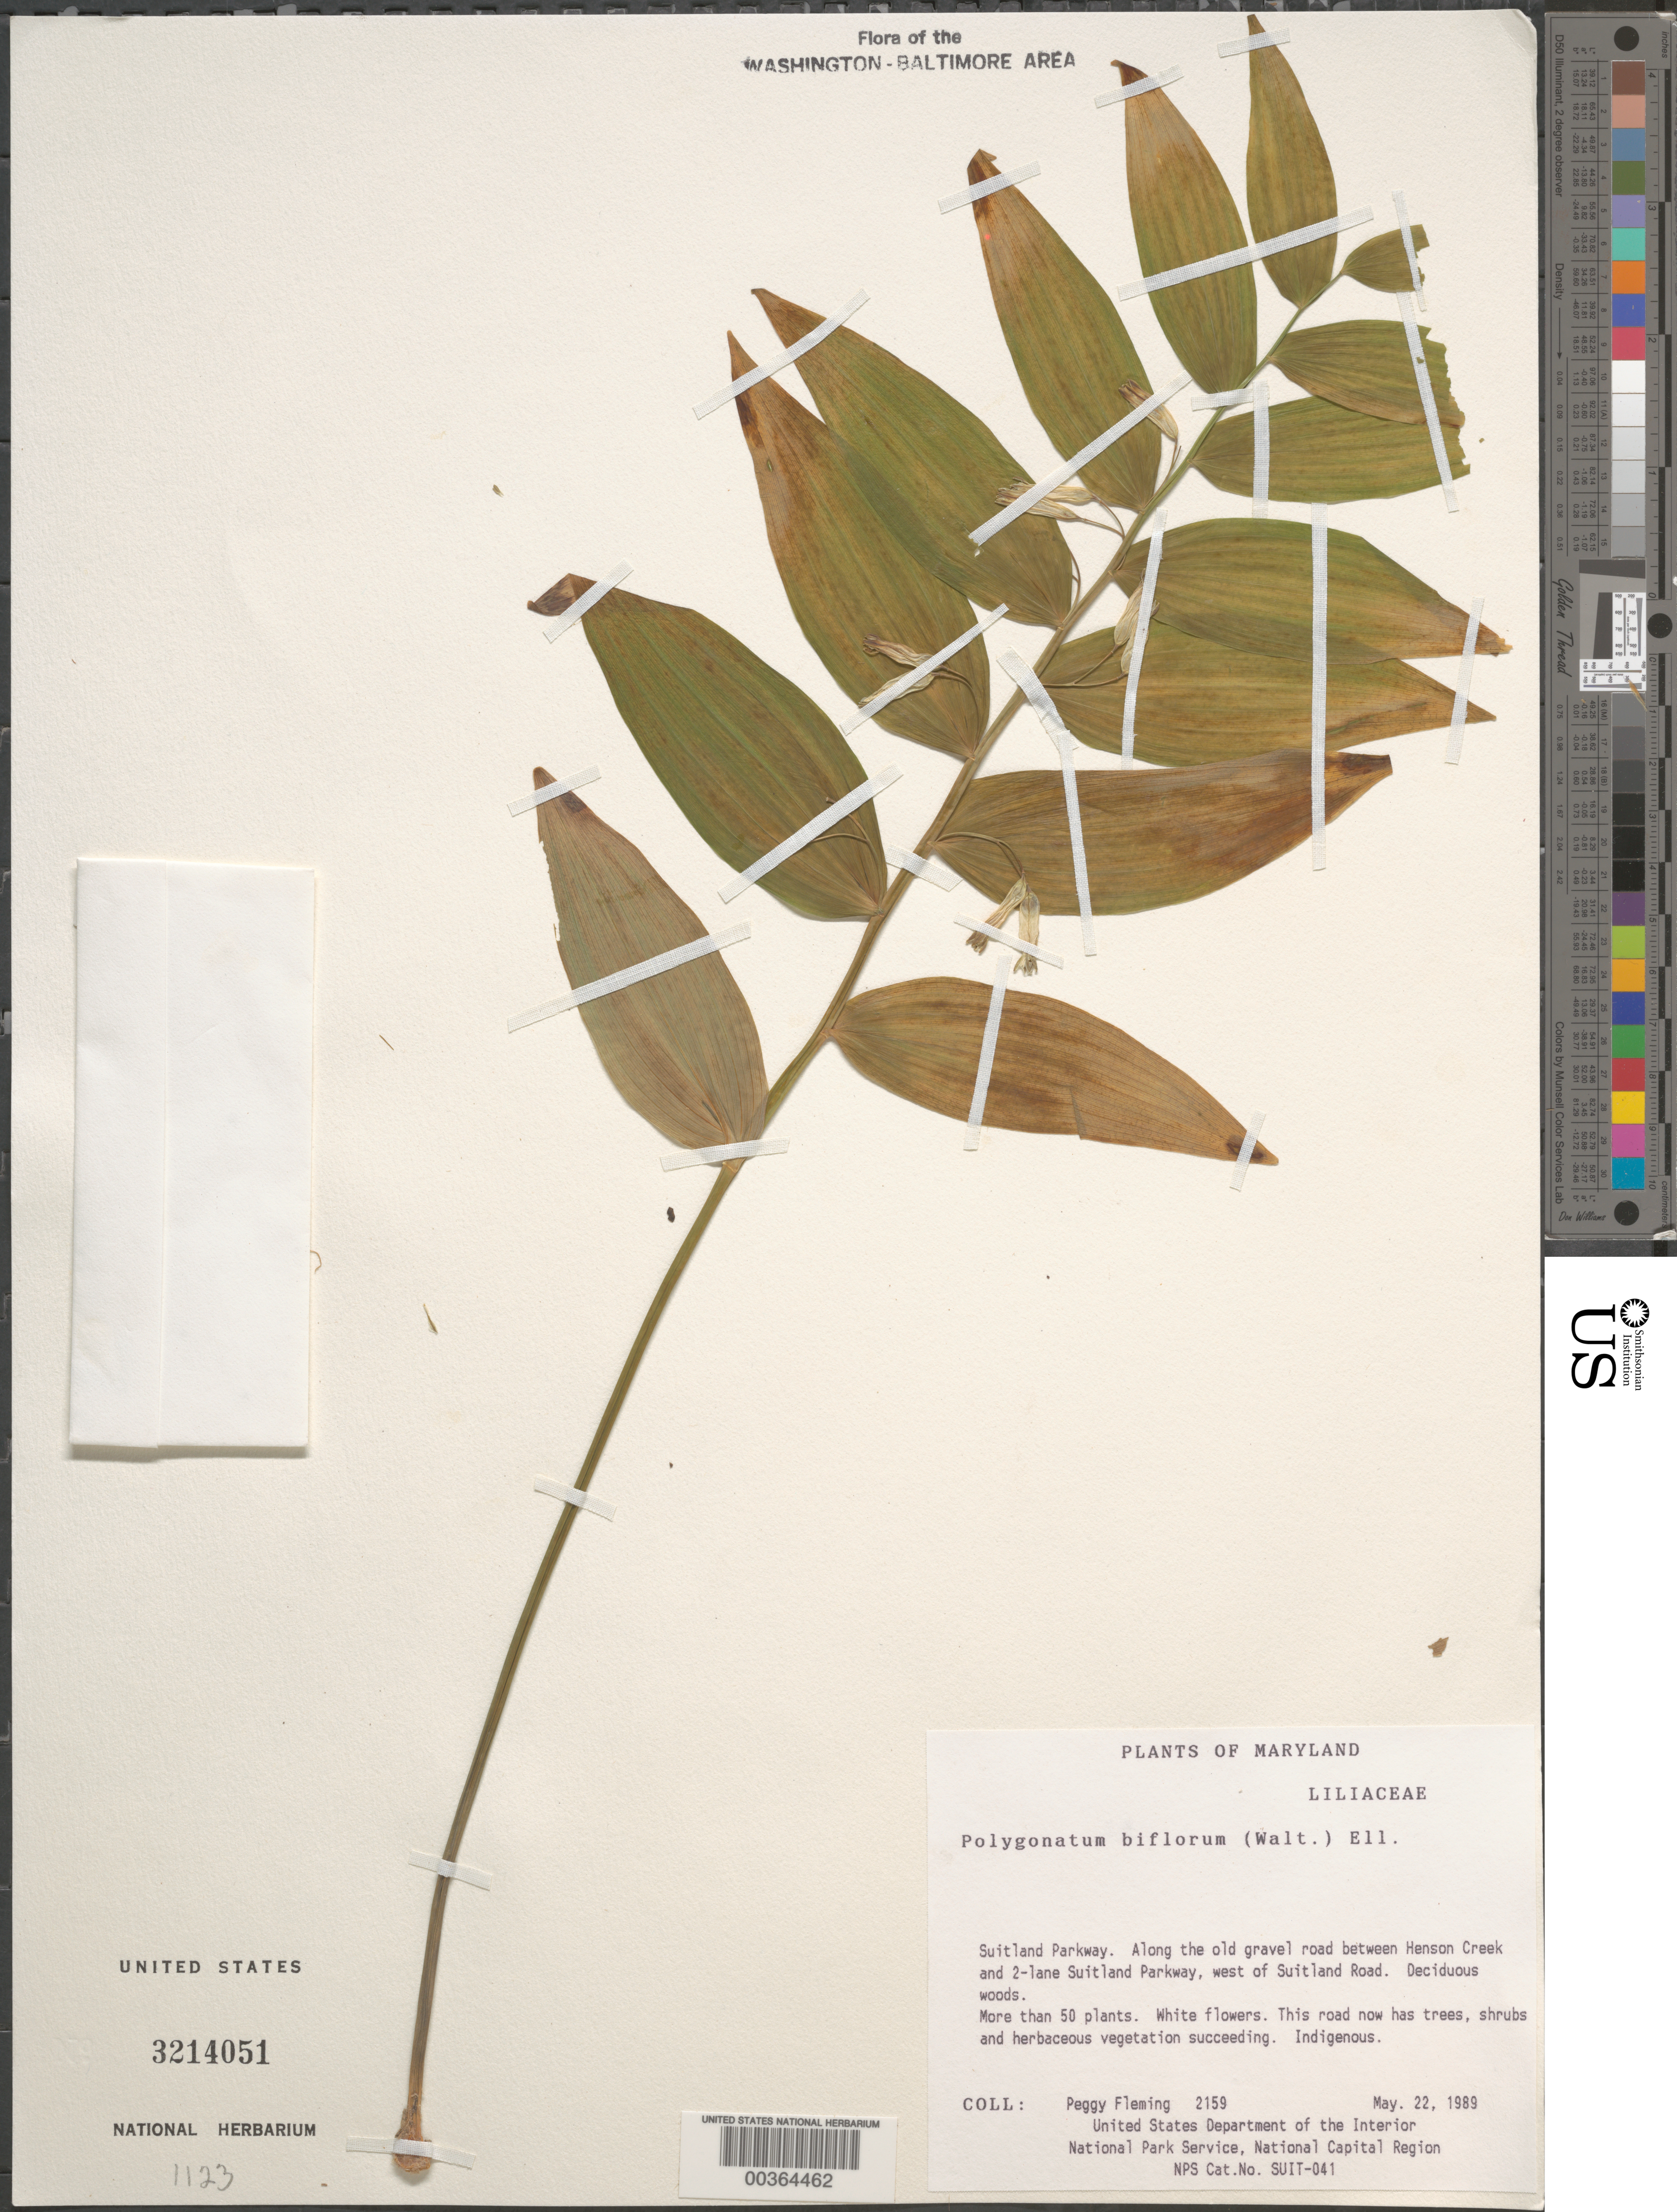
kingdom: Plantae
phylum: Tracheophyta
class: Liliopsida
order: Asparagales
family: Asparagaceae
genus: Polygonatum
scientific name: Polygonatum biflorum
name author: (Walter) Elliott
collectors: P. Fleming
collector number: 2159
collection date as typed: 22 May 1989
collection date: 1989-05-22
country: United States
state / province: Maryland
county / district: Prince George's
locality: Suitland Parkway, between Henson Creek and 2 lane Suitland Parkway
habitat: Deciduous woods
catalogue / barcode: US 3214051